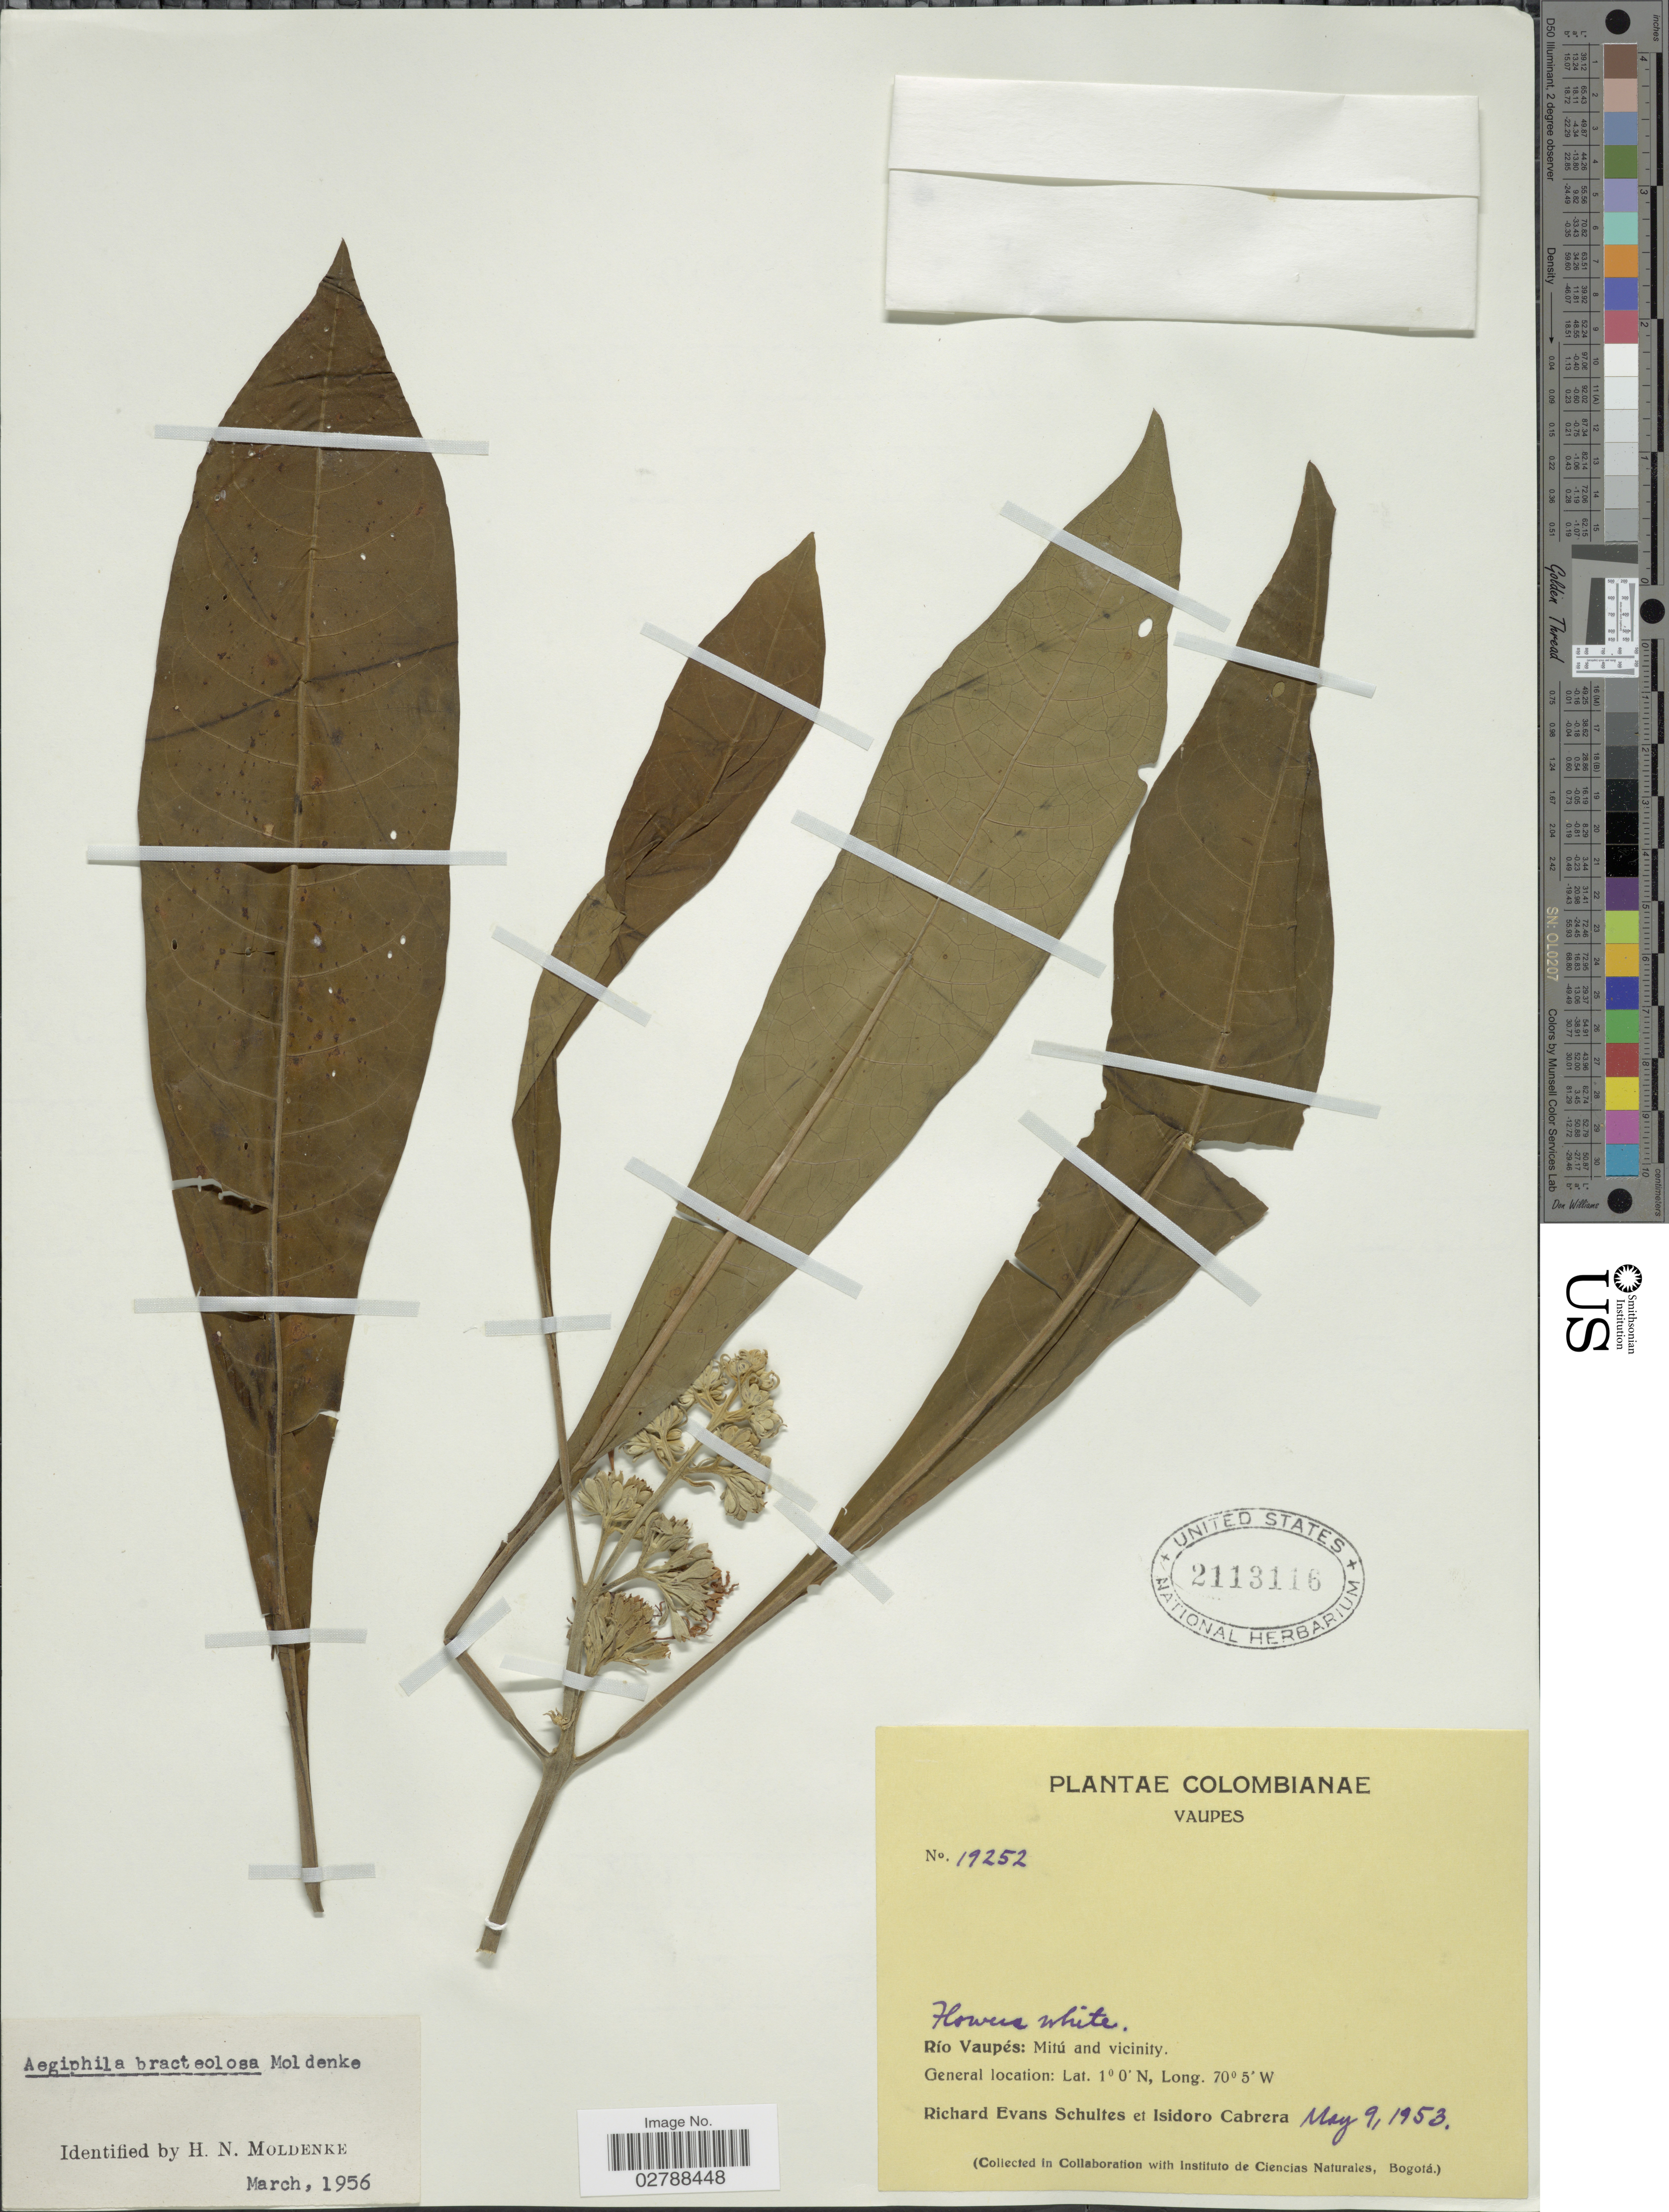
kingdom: Plantae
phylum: Tracheophyta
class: Magnoliopsida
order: Lamiales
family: Lamiaceae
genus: Aegiphila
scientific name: Aegiphila bracteolosa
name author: Moldenke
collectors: R. E. Schultes & I. Cabrera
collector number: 19252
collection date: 1953-05-09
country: Colombia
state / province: Vaupés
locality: Río Vaupés: Mitú and vicinity.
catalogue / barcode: US 2113116